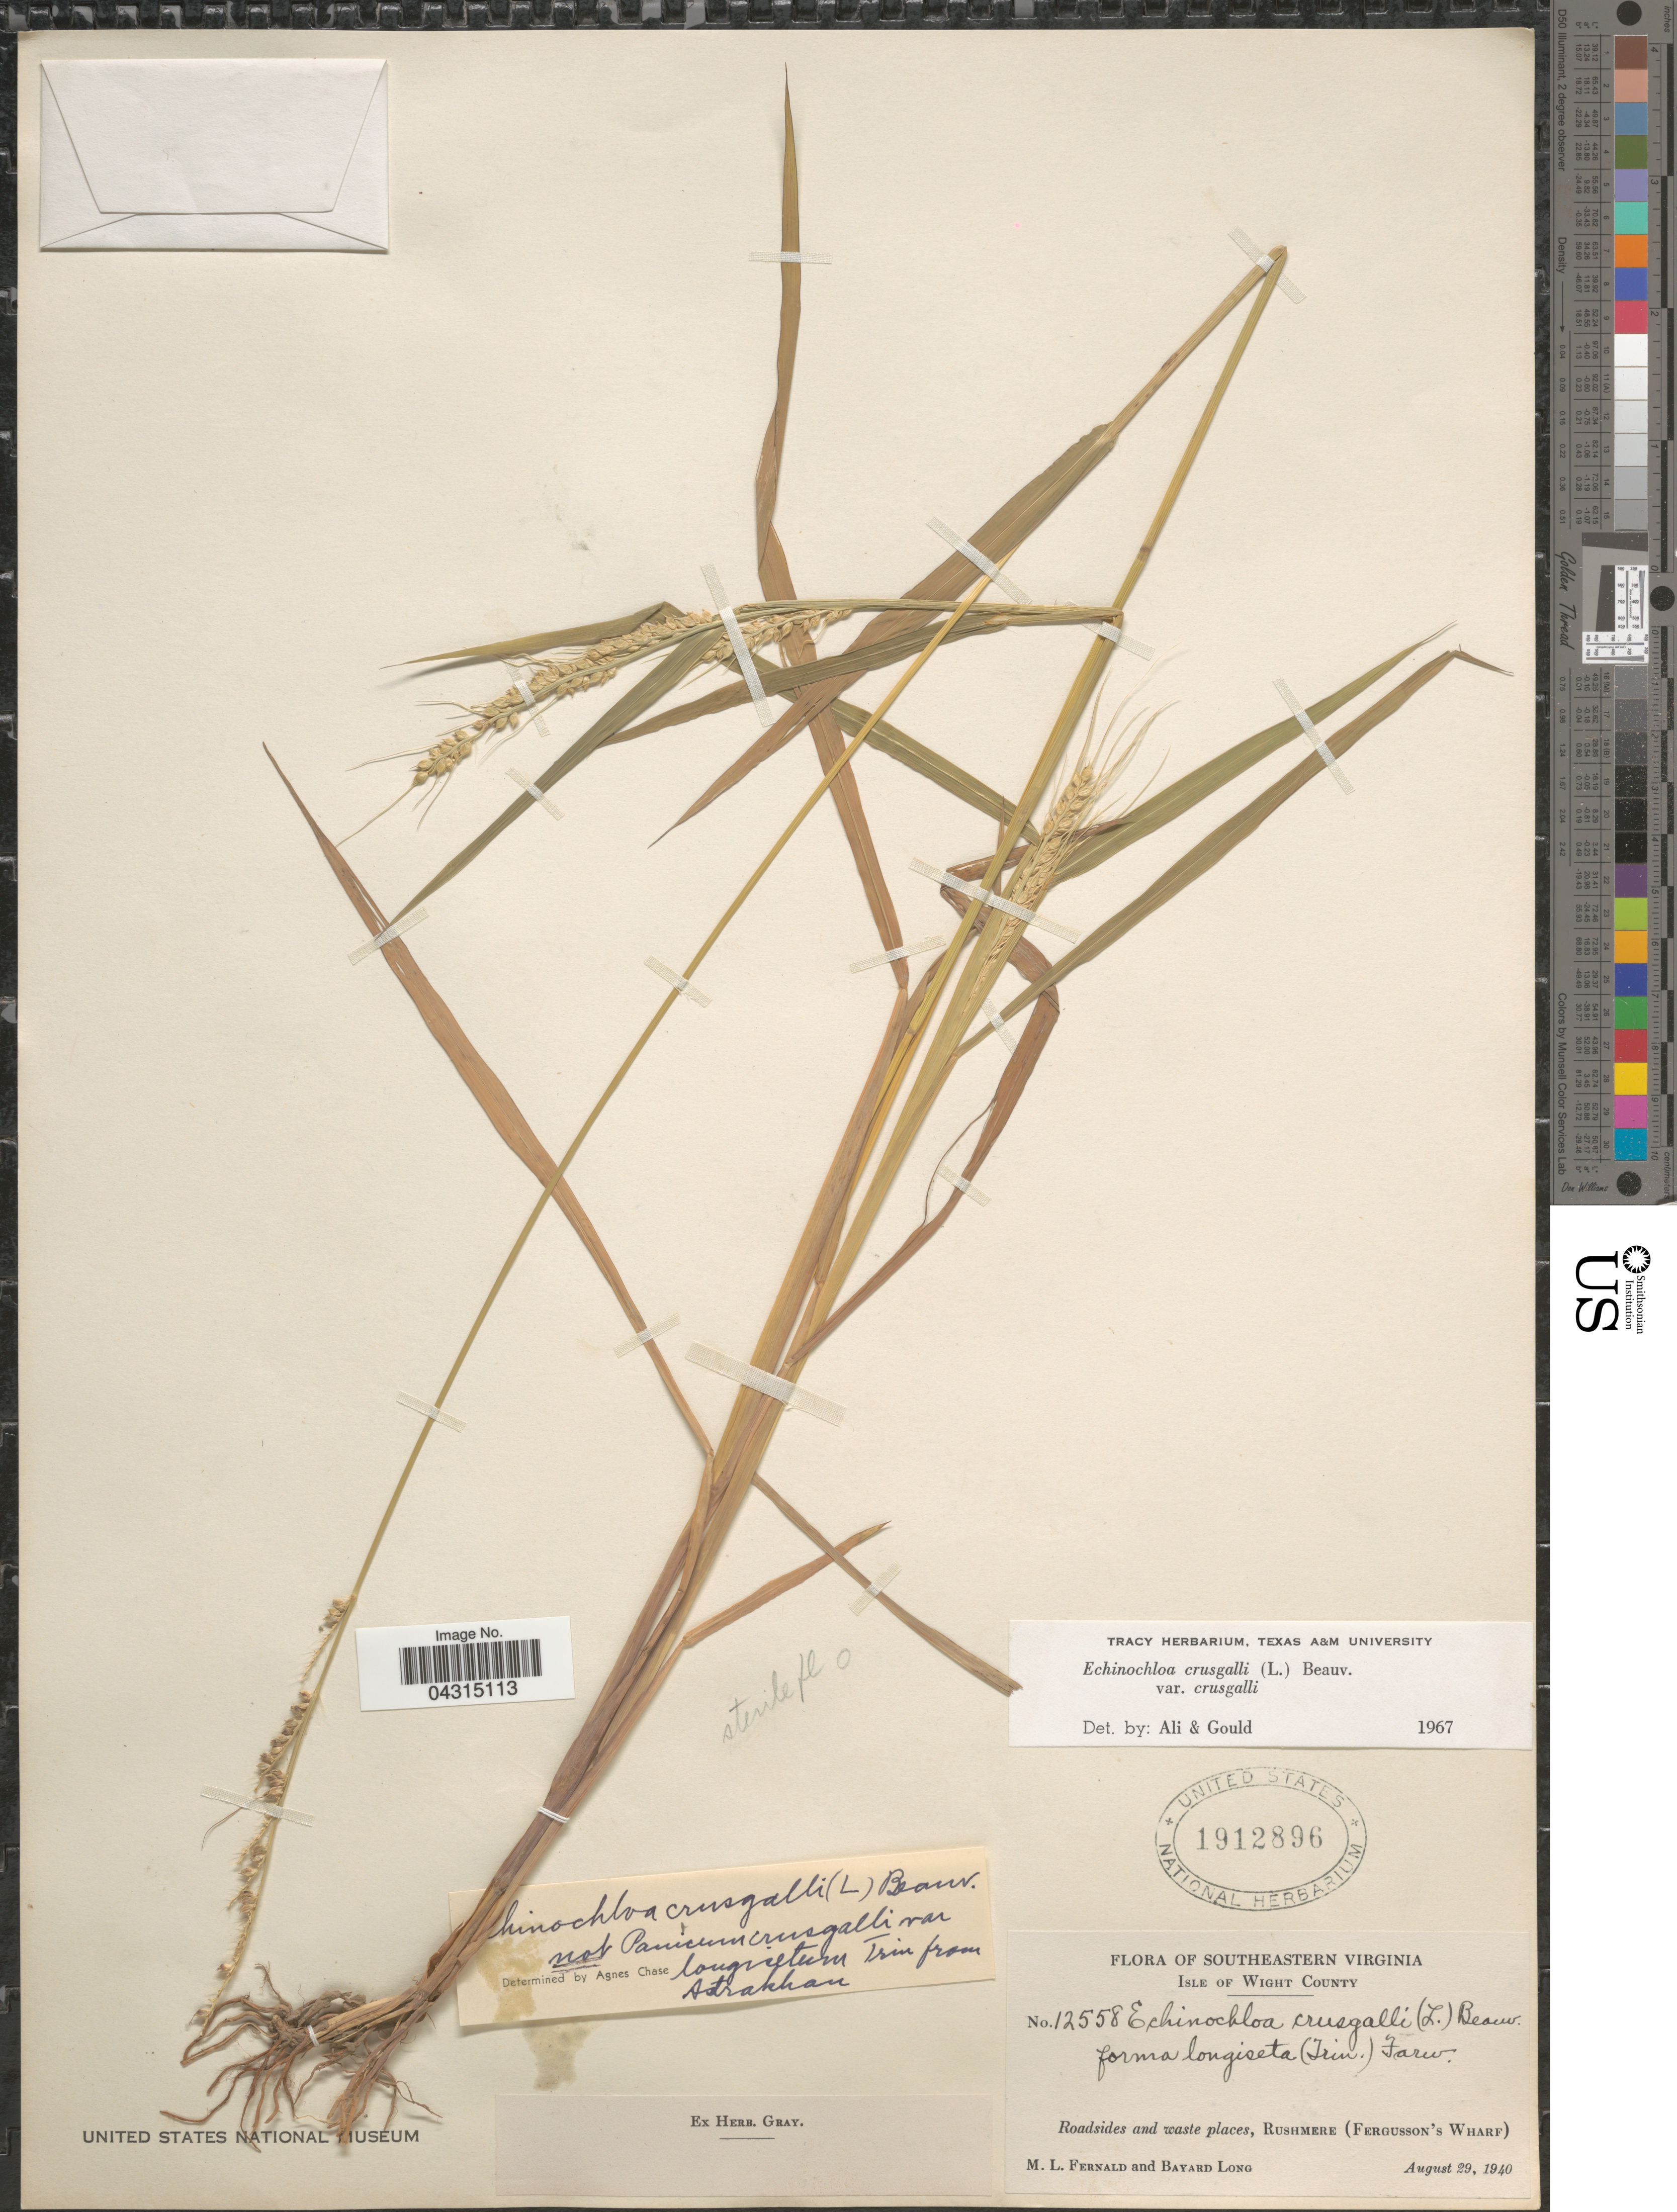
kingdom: Plantae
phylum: Tracheophyta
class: Liliopsida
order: Poales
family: Poaceae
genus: Echinochloa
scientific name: Echinochloa crus-galli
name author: (L.) P. Beauv.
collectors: M. L. Fernald & B. Long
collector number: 12558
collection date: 1940-08-29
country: United States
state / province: Virginia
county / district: Isle of Wight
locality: Southeastern Virginia. Isle of Wight County. Roadsides and waste places, Rushmere (Fergusson's Wharf).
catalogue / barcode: US 1912896